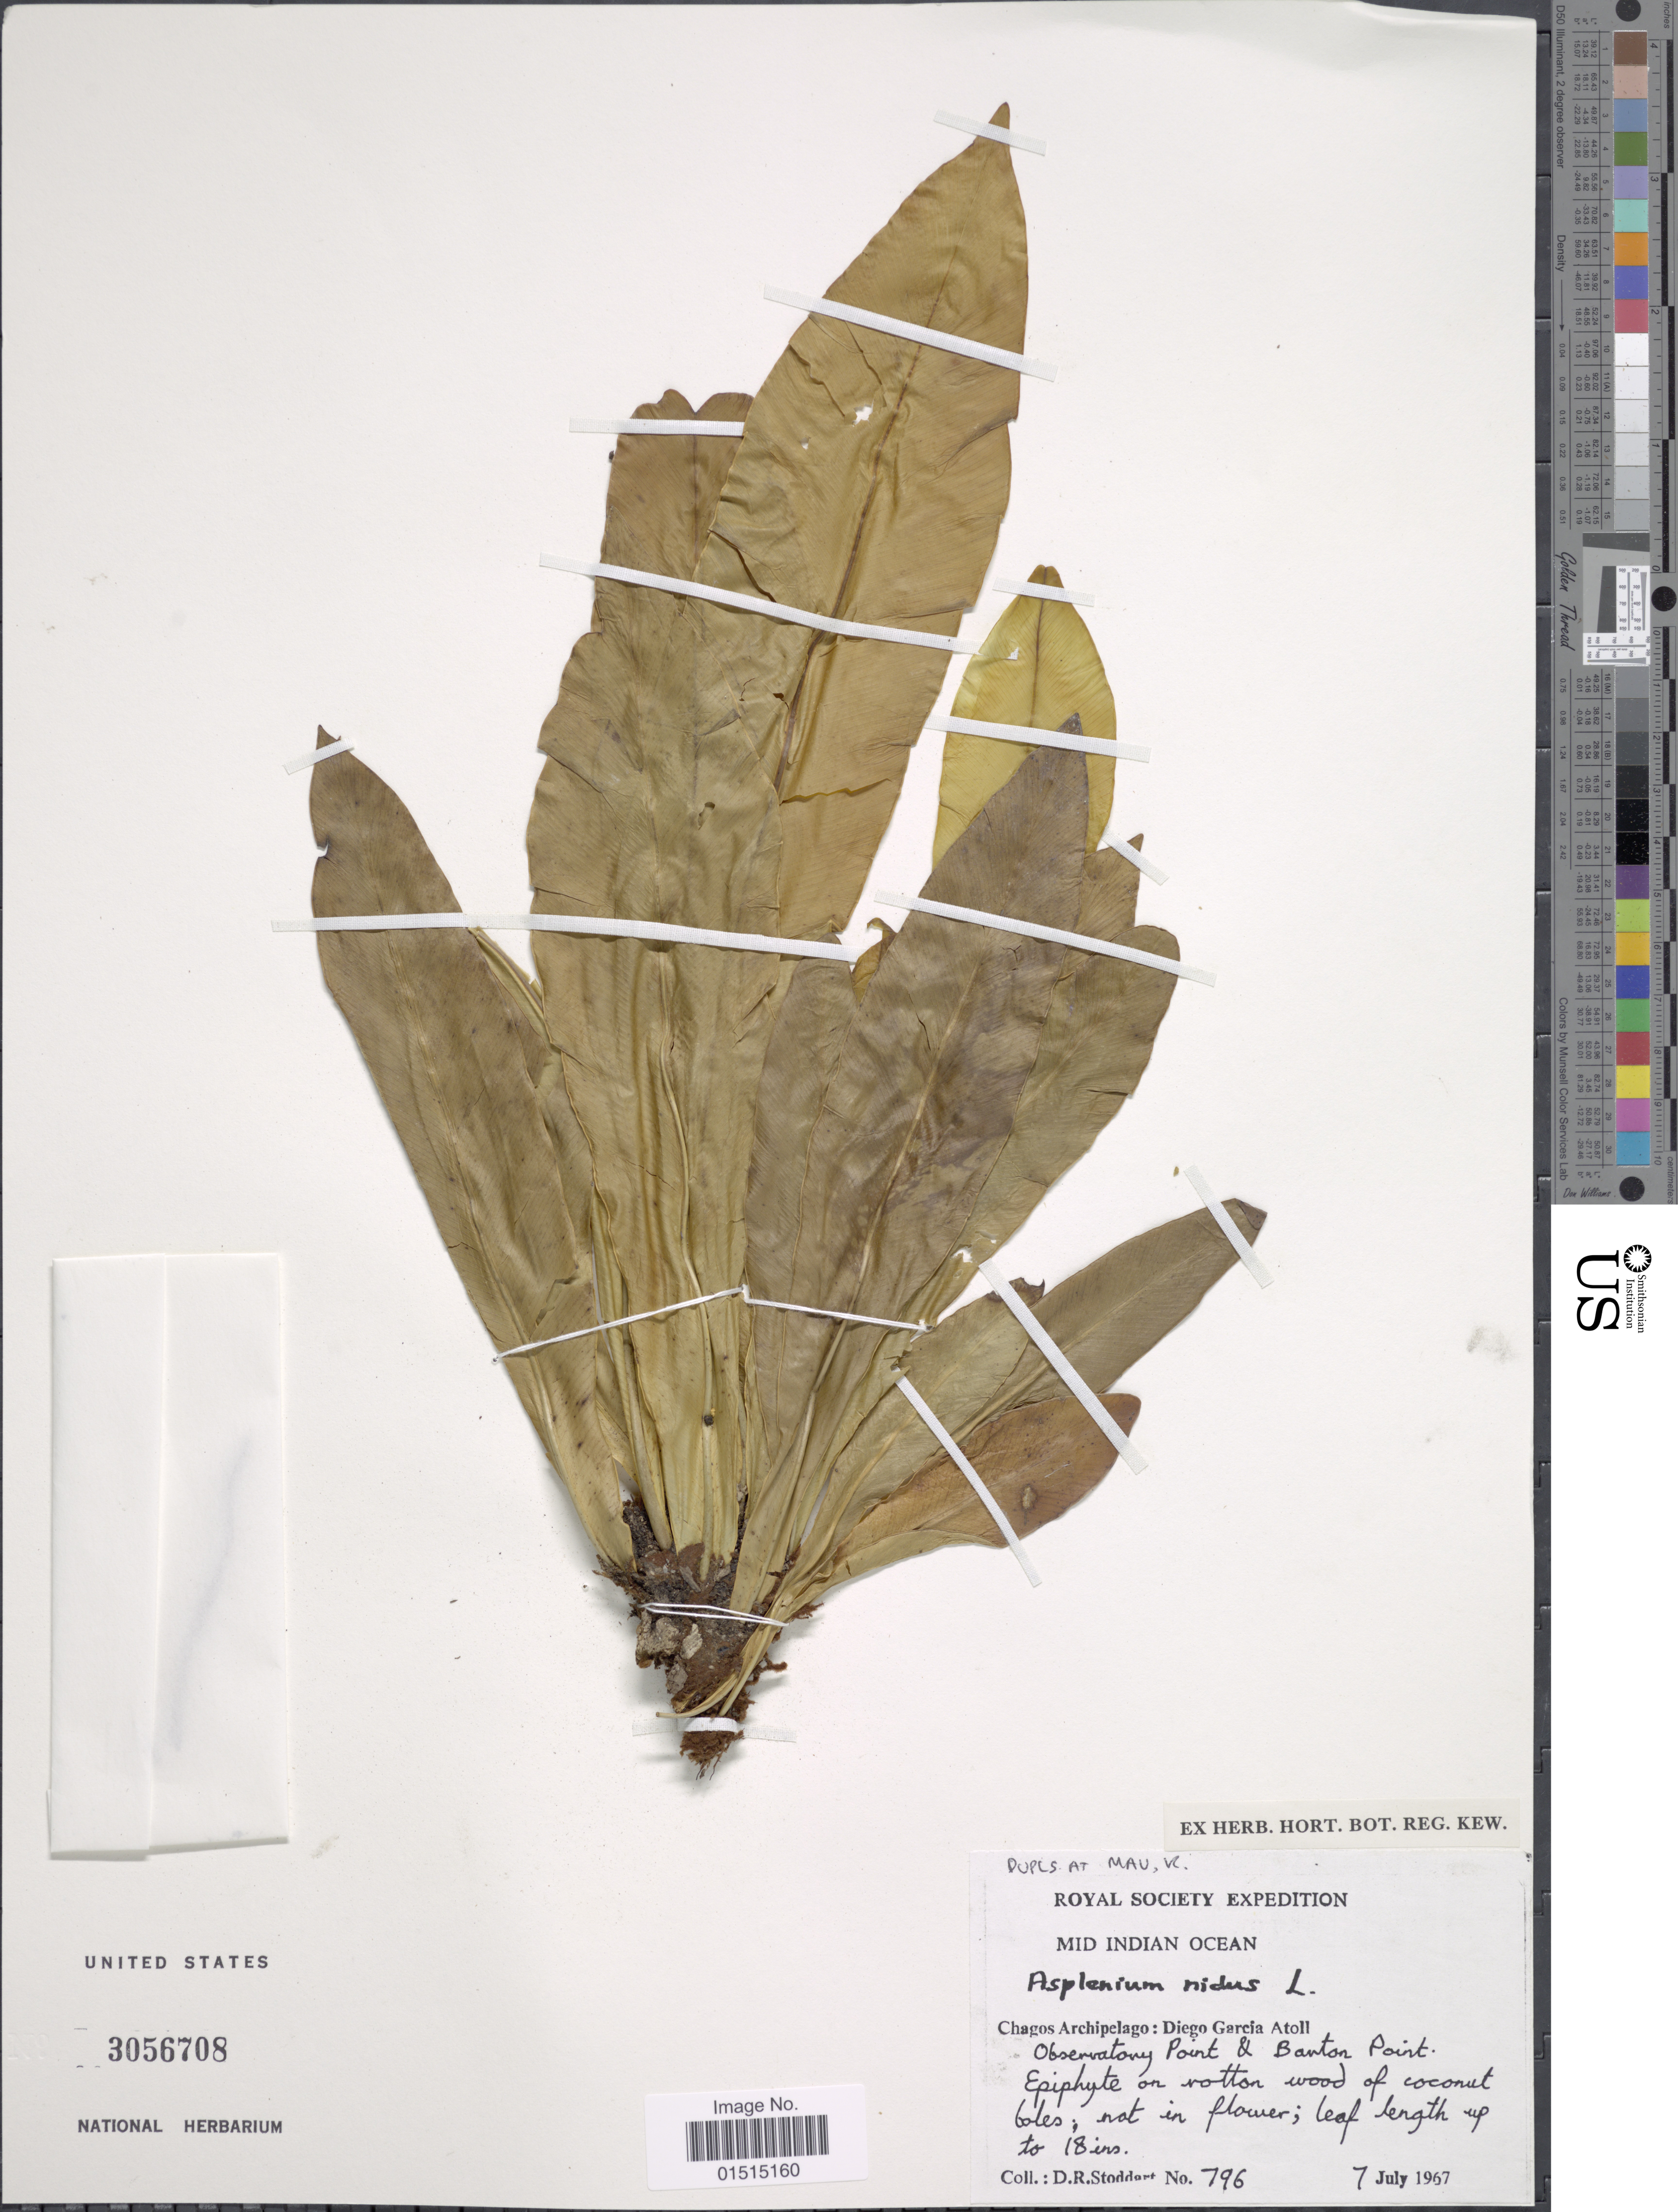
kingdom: Plantae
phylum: Tracheophyta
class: Polypodiopsida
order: Polypodiales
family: Aspleniaceae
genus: Asplenium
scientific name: Asplenium nidus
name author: L.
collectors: D. R. Stoddart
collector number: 796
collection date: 1967-07-07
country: British Indian Ocean Territory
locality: Mid Indiand Ocean, Chagos Archipelago: Diego Garcia Atoll,Observatory Point & Banton Point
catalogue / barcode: US 3056708